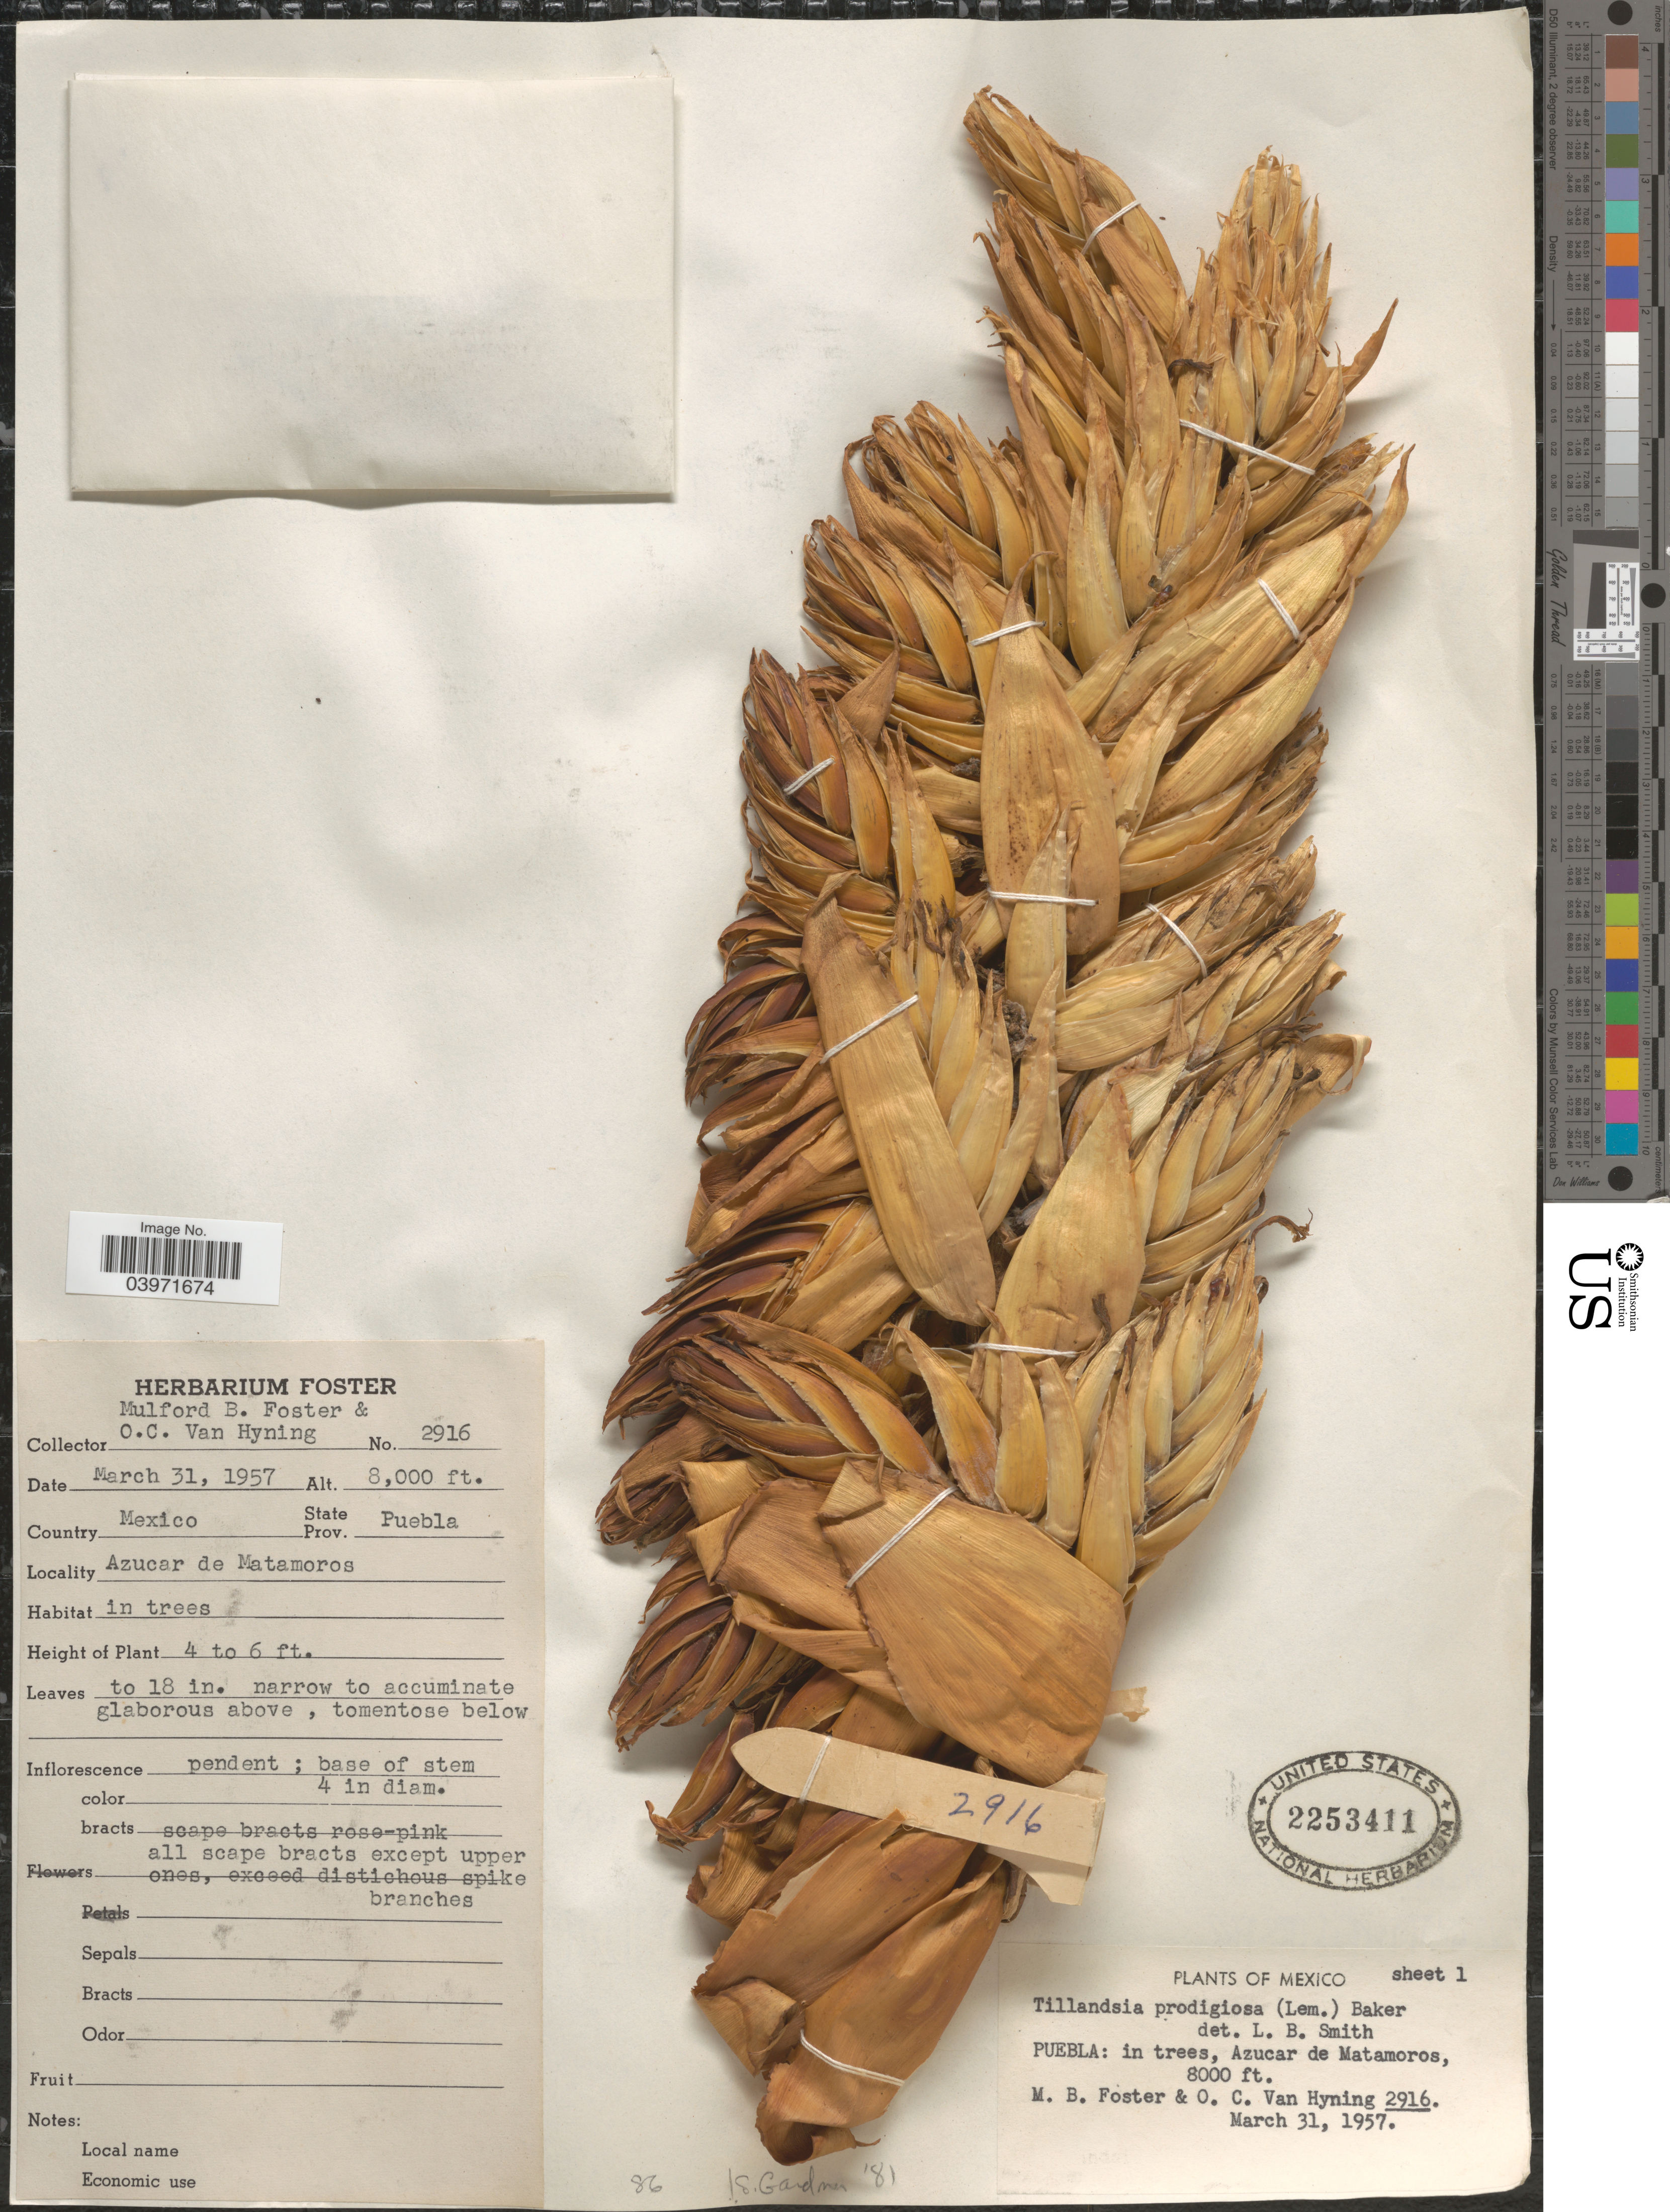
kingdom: Plantae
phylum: Tracheophyta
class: Liliopsida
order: Poales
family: Bromeliaceae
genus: Tillandsia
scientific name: Tillandsia prodigiosa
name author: (Lem.) Baker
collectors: M. B. Foster & O. Van Hyning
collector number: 2916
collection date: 1957-03-31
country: Mexico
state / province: Puebla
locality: Azucar de Matamoros.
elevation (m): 2438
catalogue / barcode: US 2253411